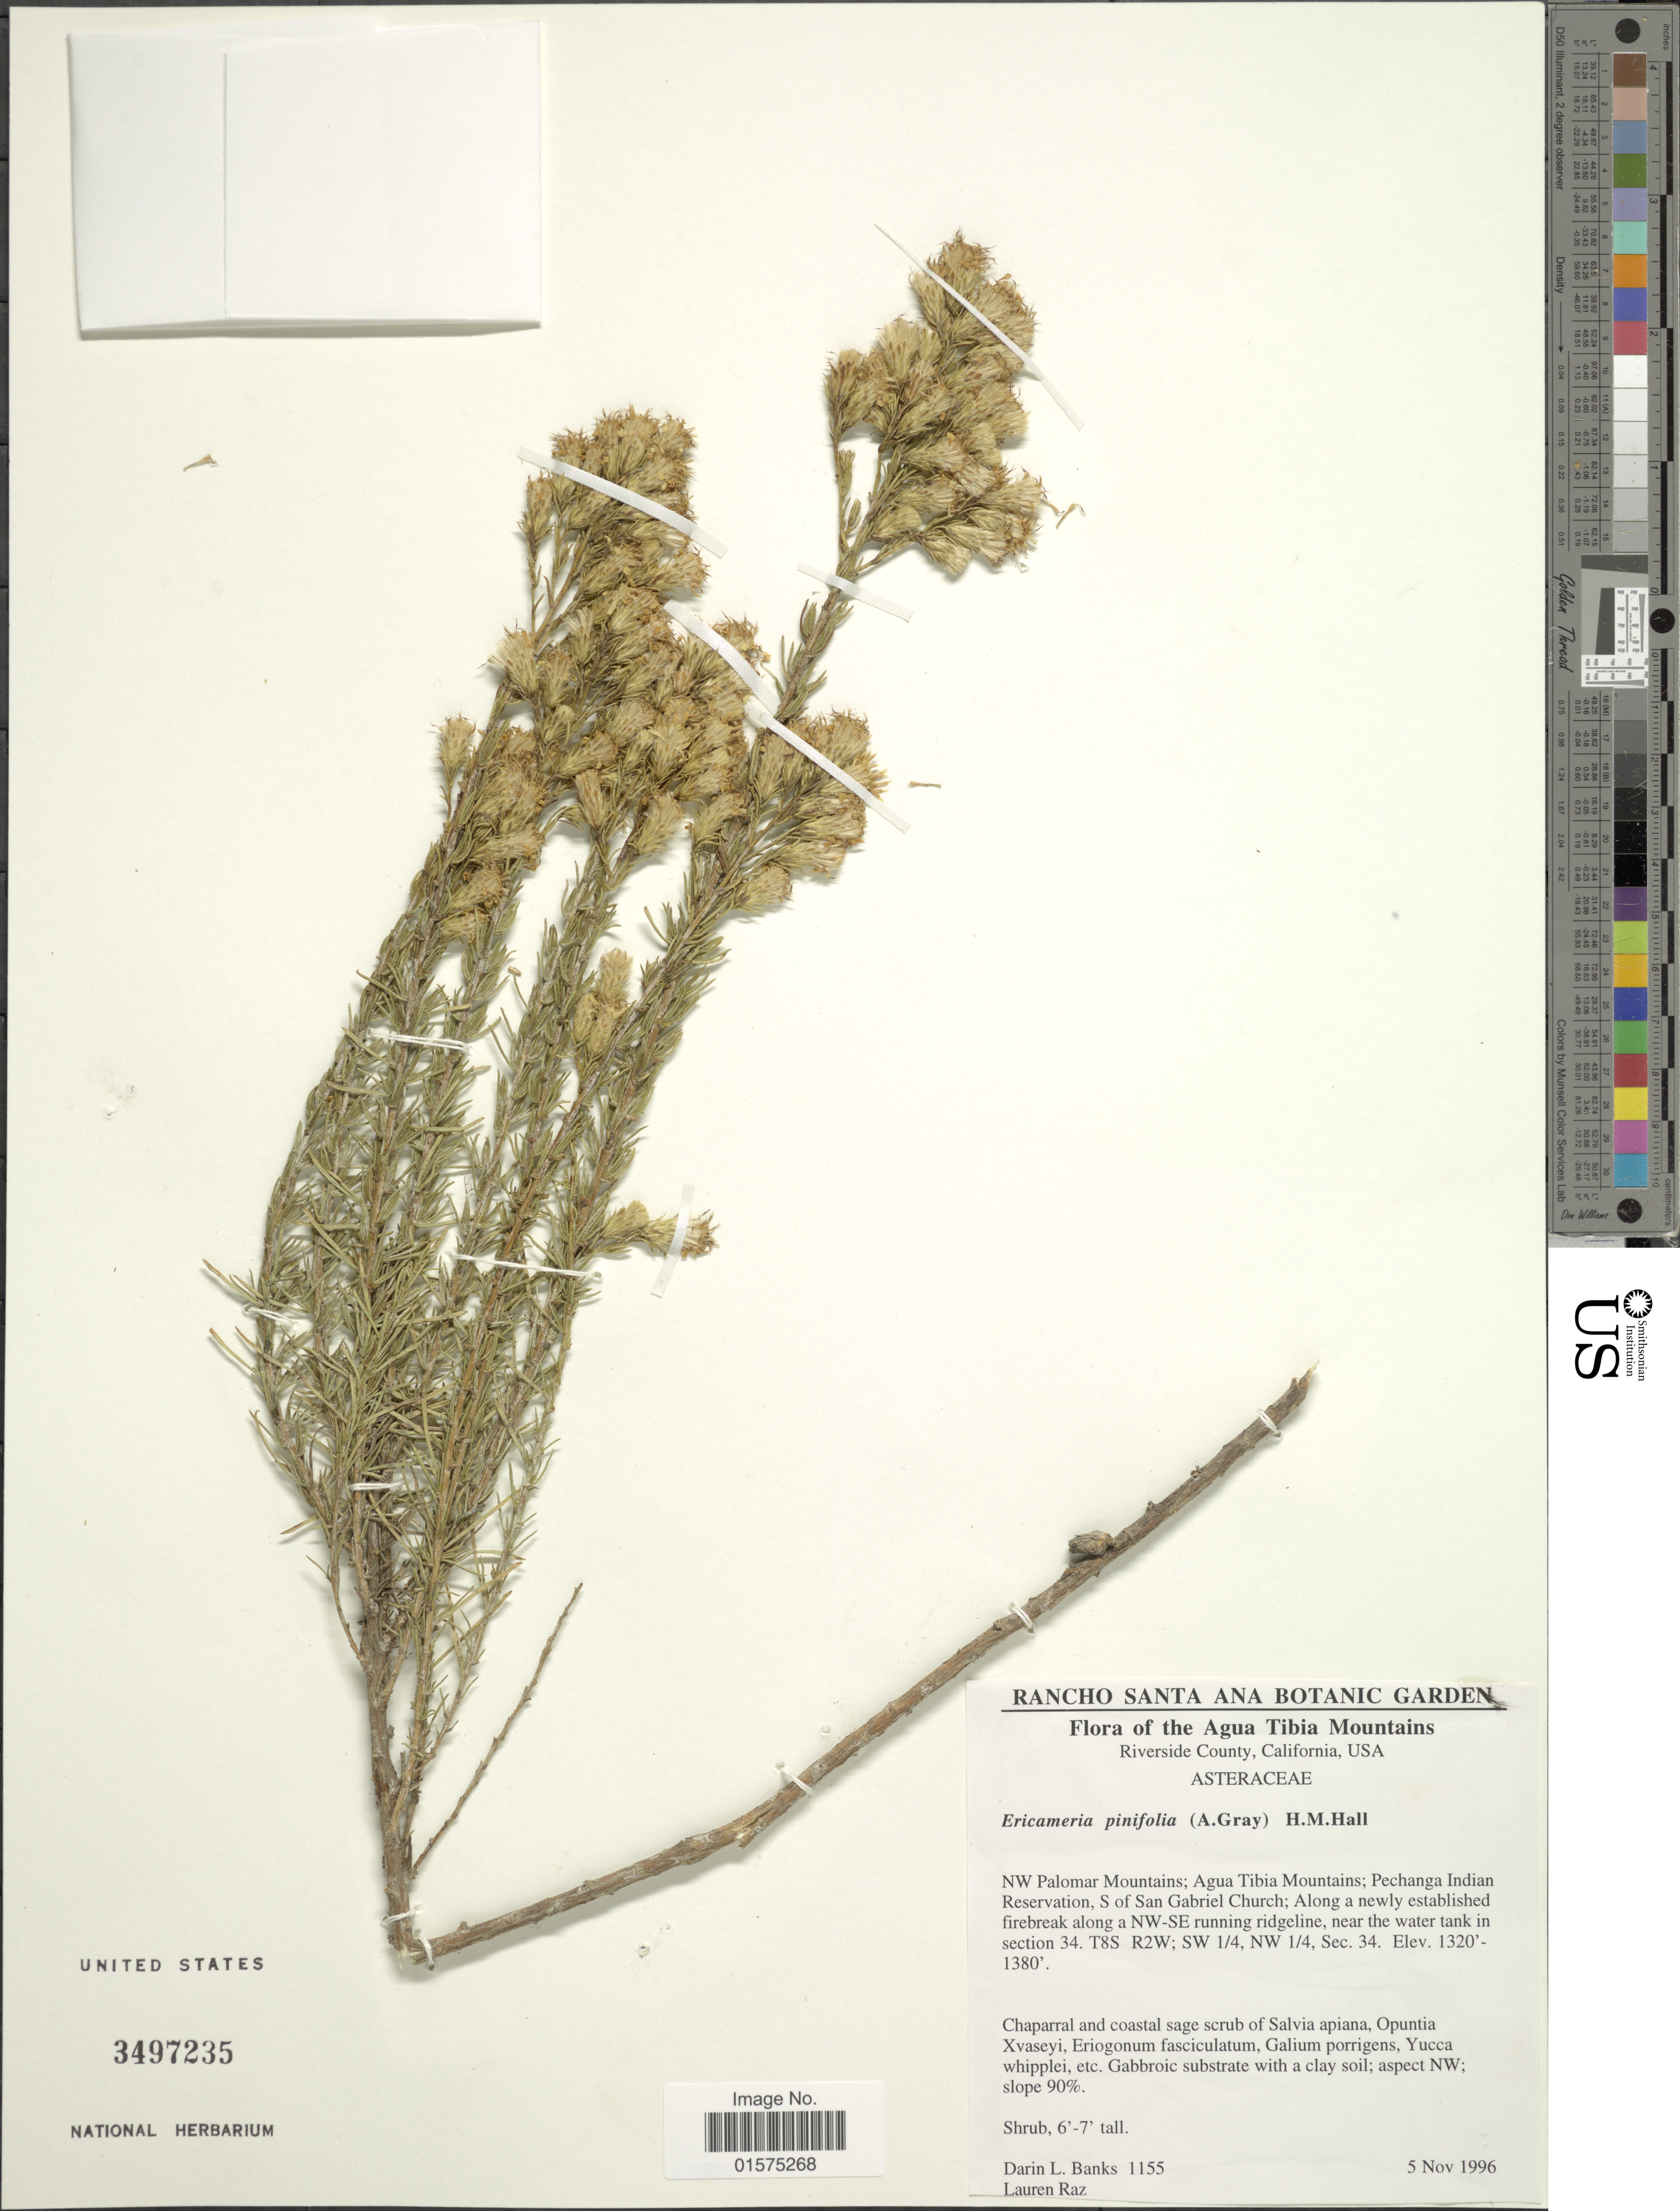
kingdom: Plantae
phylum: Tracheophyta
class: Magnoliopsida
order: Asterales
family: Asteraceae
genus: Ericameria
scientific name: Ericameria pinifolia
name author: (A. Gray) Hall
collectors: D. Banks & M. Wall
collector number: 1155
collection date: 1996-11-05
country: United States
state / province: California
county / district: Riverside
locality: Agua Tiba Mountains. Riverside County. NW Palomar Mountains; Agua Tibia Mountains; Pechanga Indian Reservation, S of San Gabriel Church; Along a newly established firebreak along a NW-SE running ridgeline, near the water tank in section 34. T8S R2W; SW 1/4, NW, NW1/4, Sec. 34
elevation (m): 402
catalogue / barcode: US 2497235